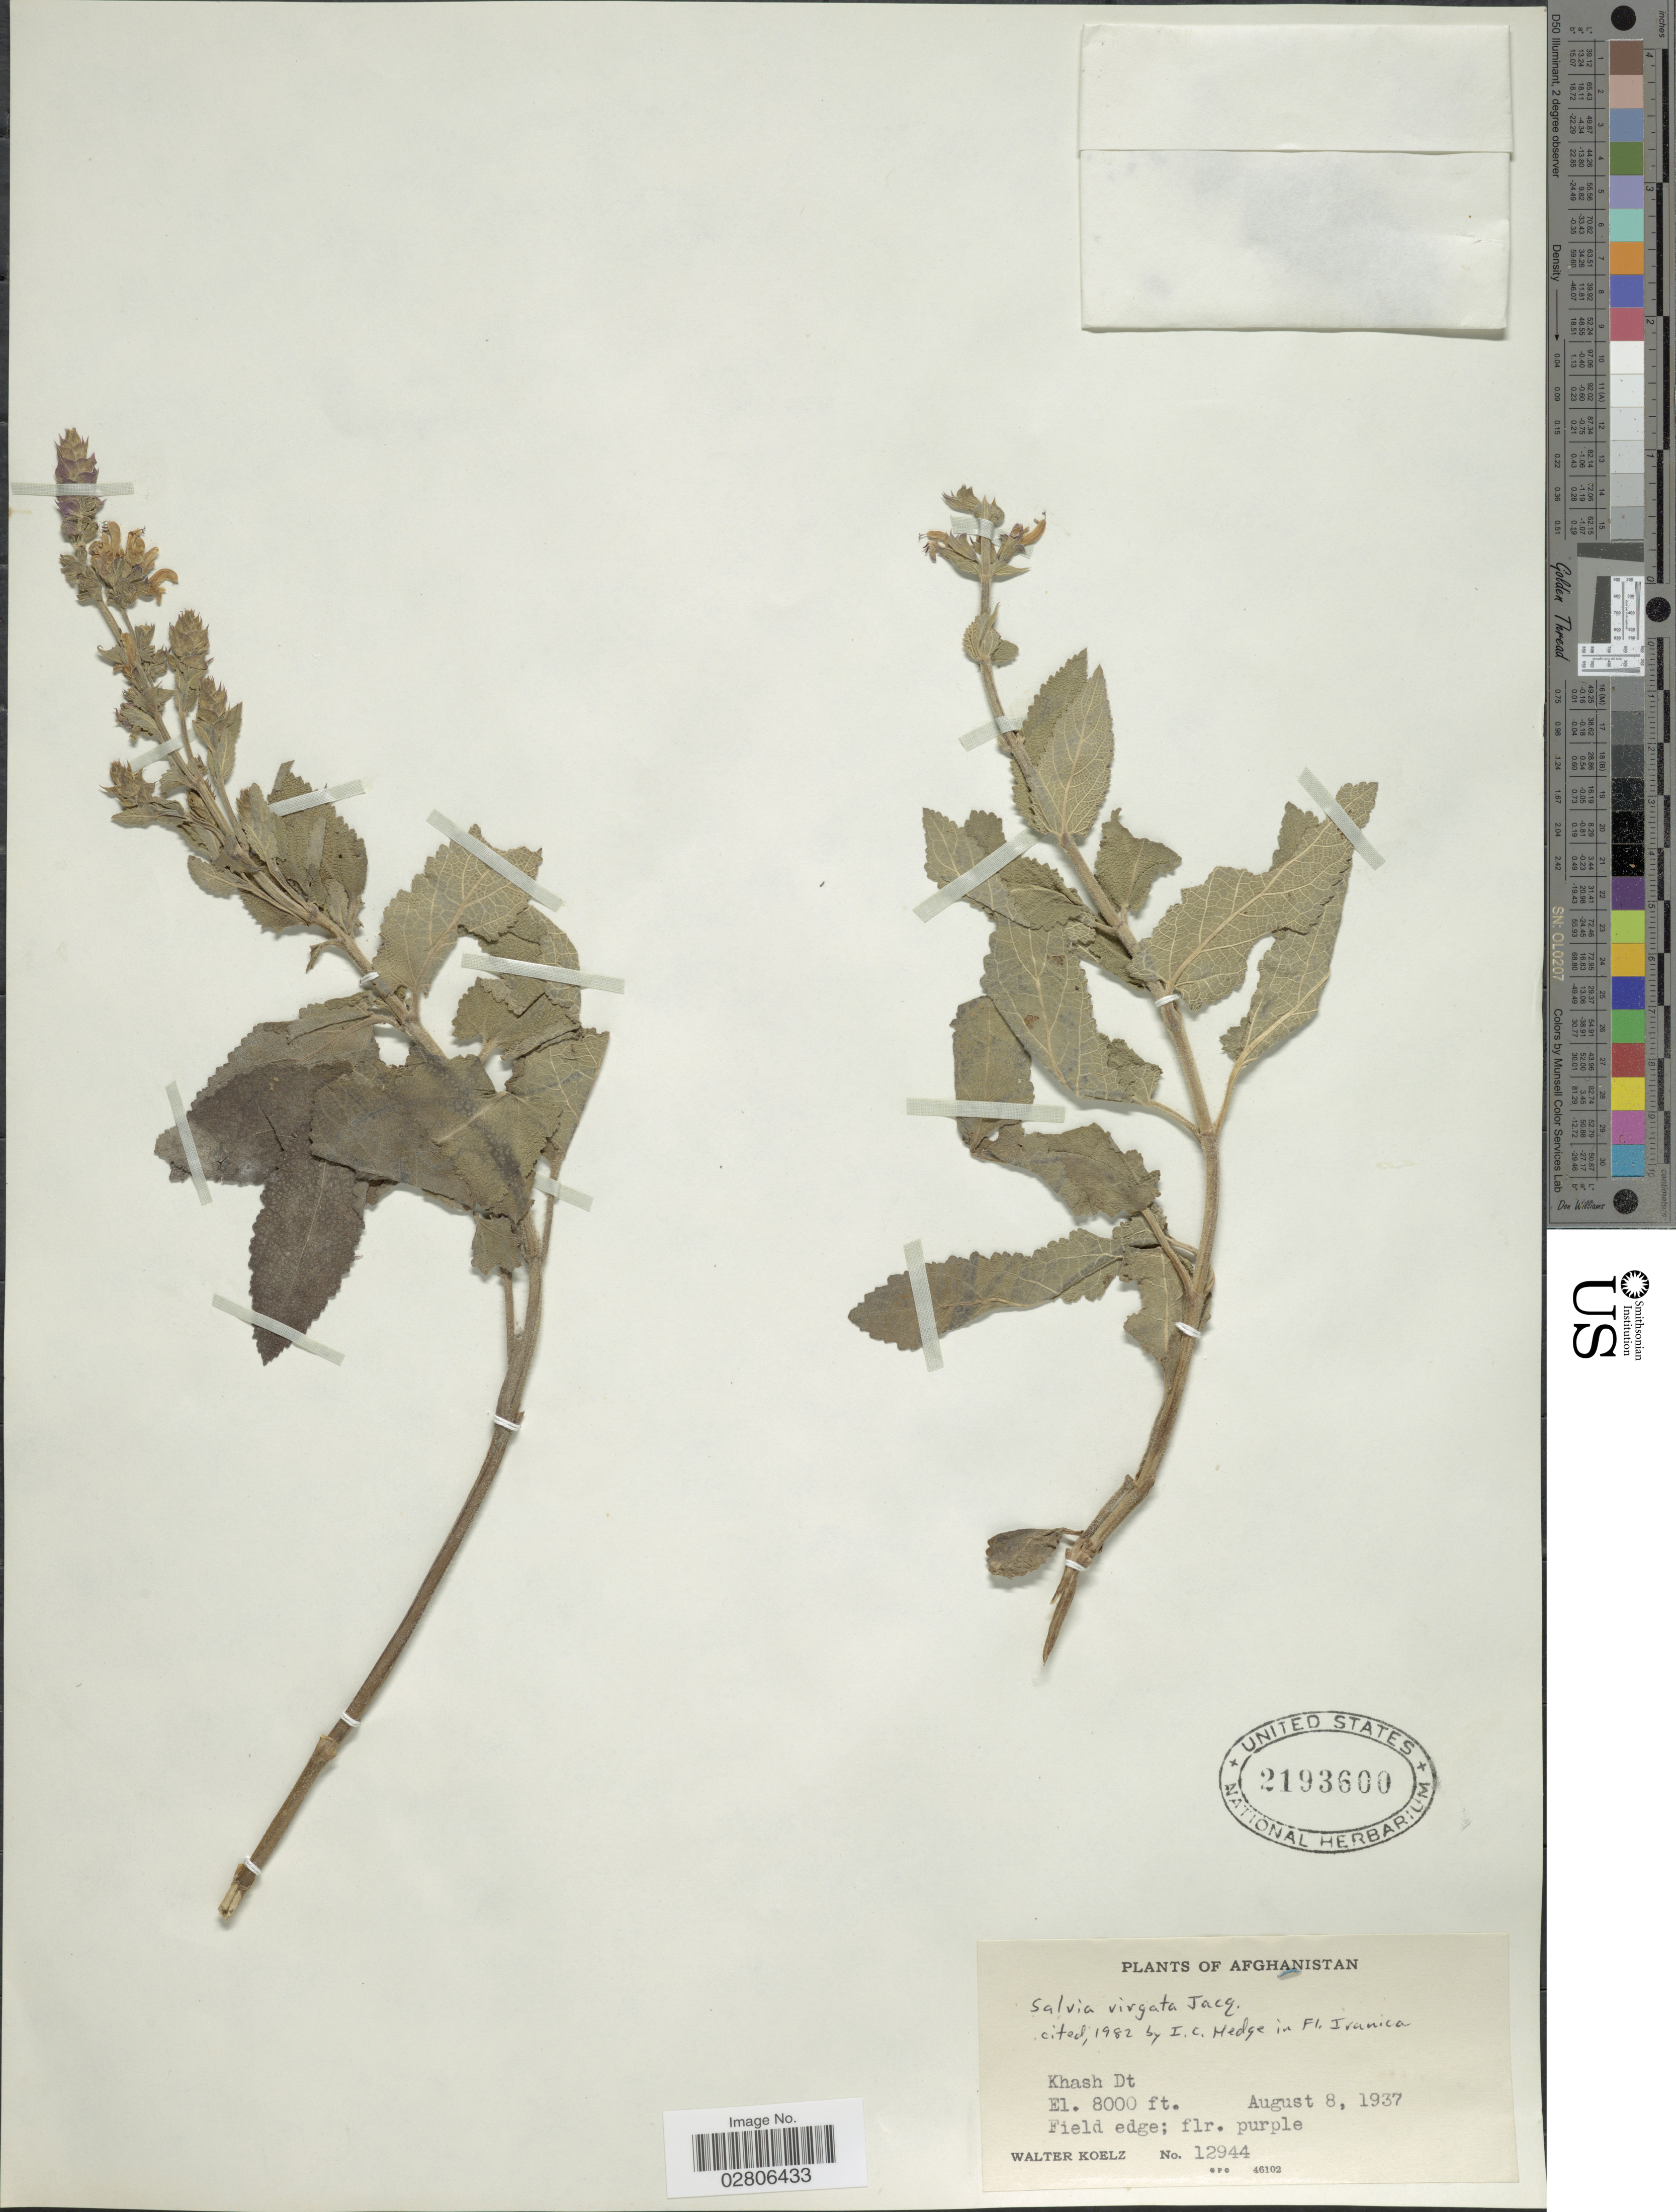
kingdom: Plantae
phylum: Tracheophyta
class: Magnoliopsida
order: Lamiales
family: Lamiaceae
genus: Salvia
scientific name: Salvia virgata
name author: Jacq.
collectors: W. N. Koelz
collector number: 12944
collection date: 1937-08-08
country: Afghanistan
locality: Khash Dt.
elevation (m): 2438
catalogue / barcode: US 2193600